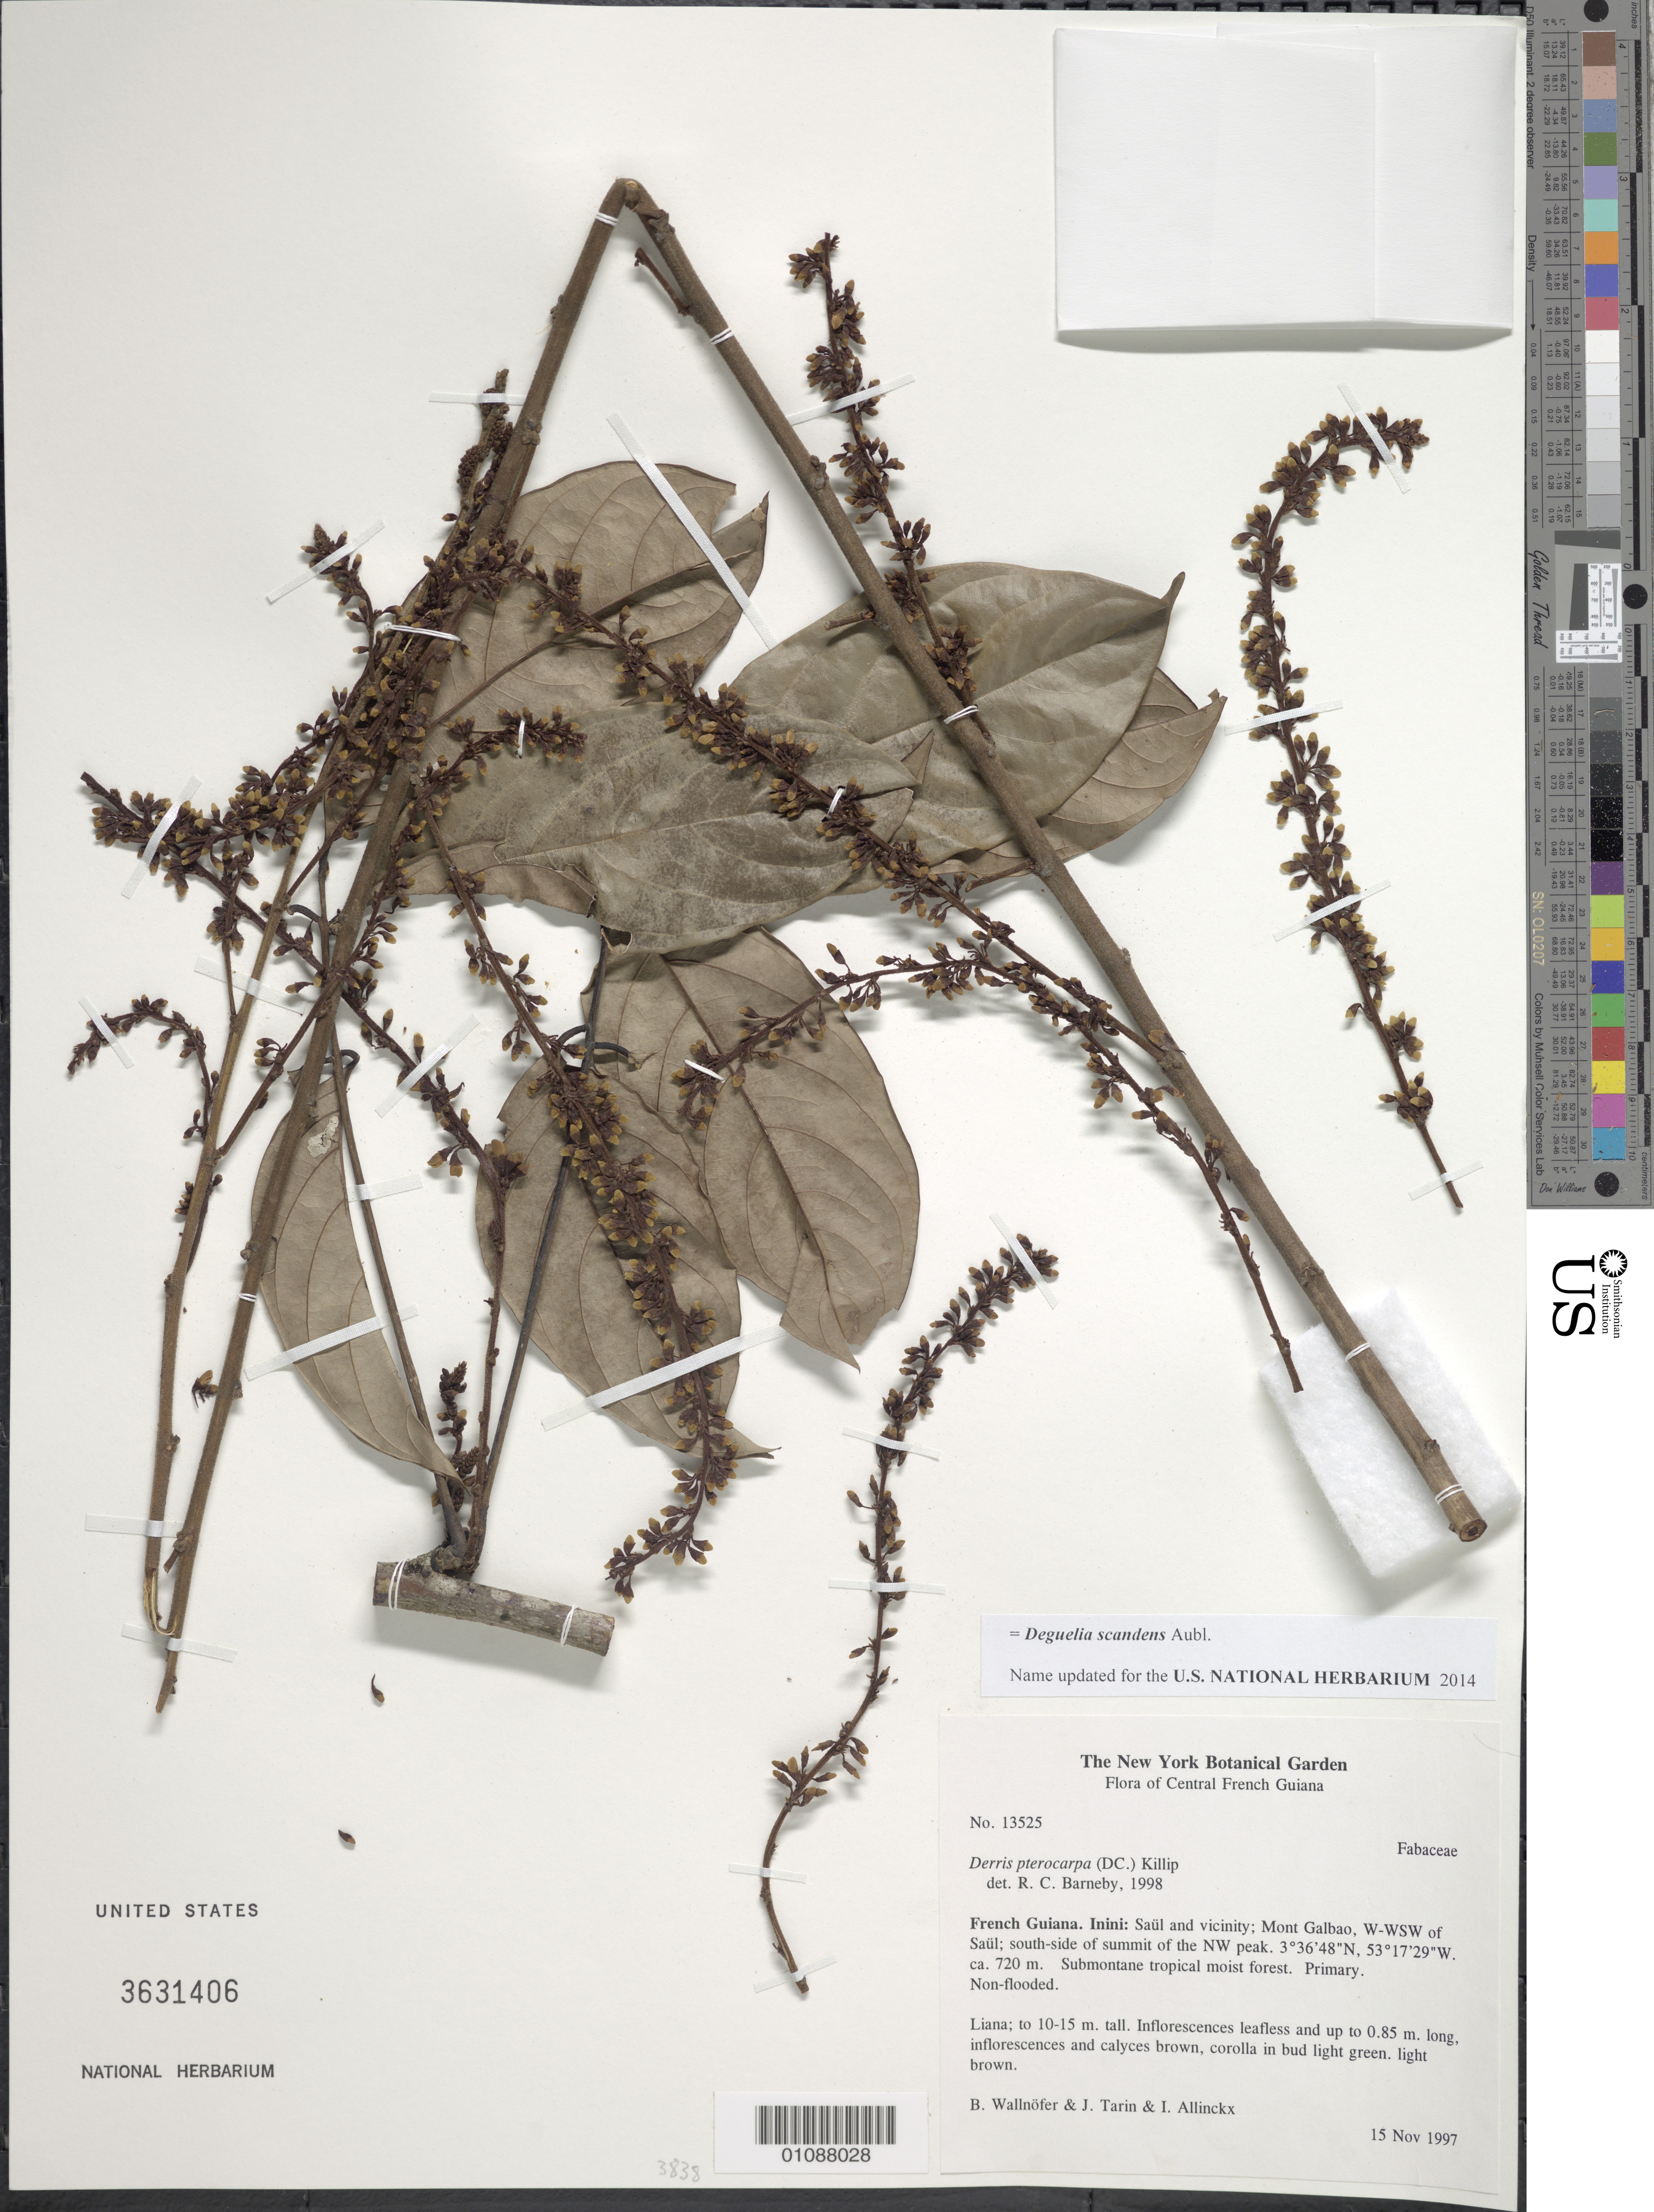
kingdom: Plantae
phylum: Tracheophyta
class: Magnoliopsida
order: Fabales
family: Fabaceae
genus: Deguelia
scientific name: Deguelia scandens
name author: Aubl.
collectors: B. Wallnöfer, J. Tarin & I. Allinck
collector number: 13525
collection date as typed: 15-Nov-97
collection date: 1997-11-15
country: French Guiana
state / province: Saint-Laurent-du-Maroni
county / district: Saül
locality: Inini: Saül and vicinity, W-WSW of Saül; south-side of summit of the northwestern peak of Mont Galbao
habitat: Submontane tropical moist forest. Primary. Non-flooded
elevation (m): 720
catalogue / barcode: US 3631406